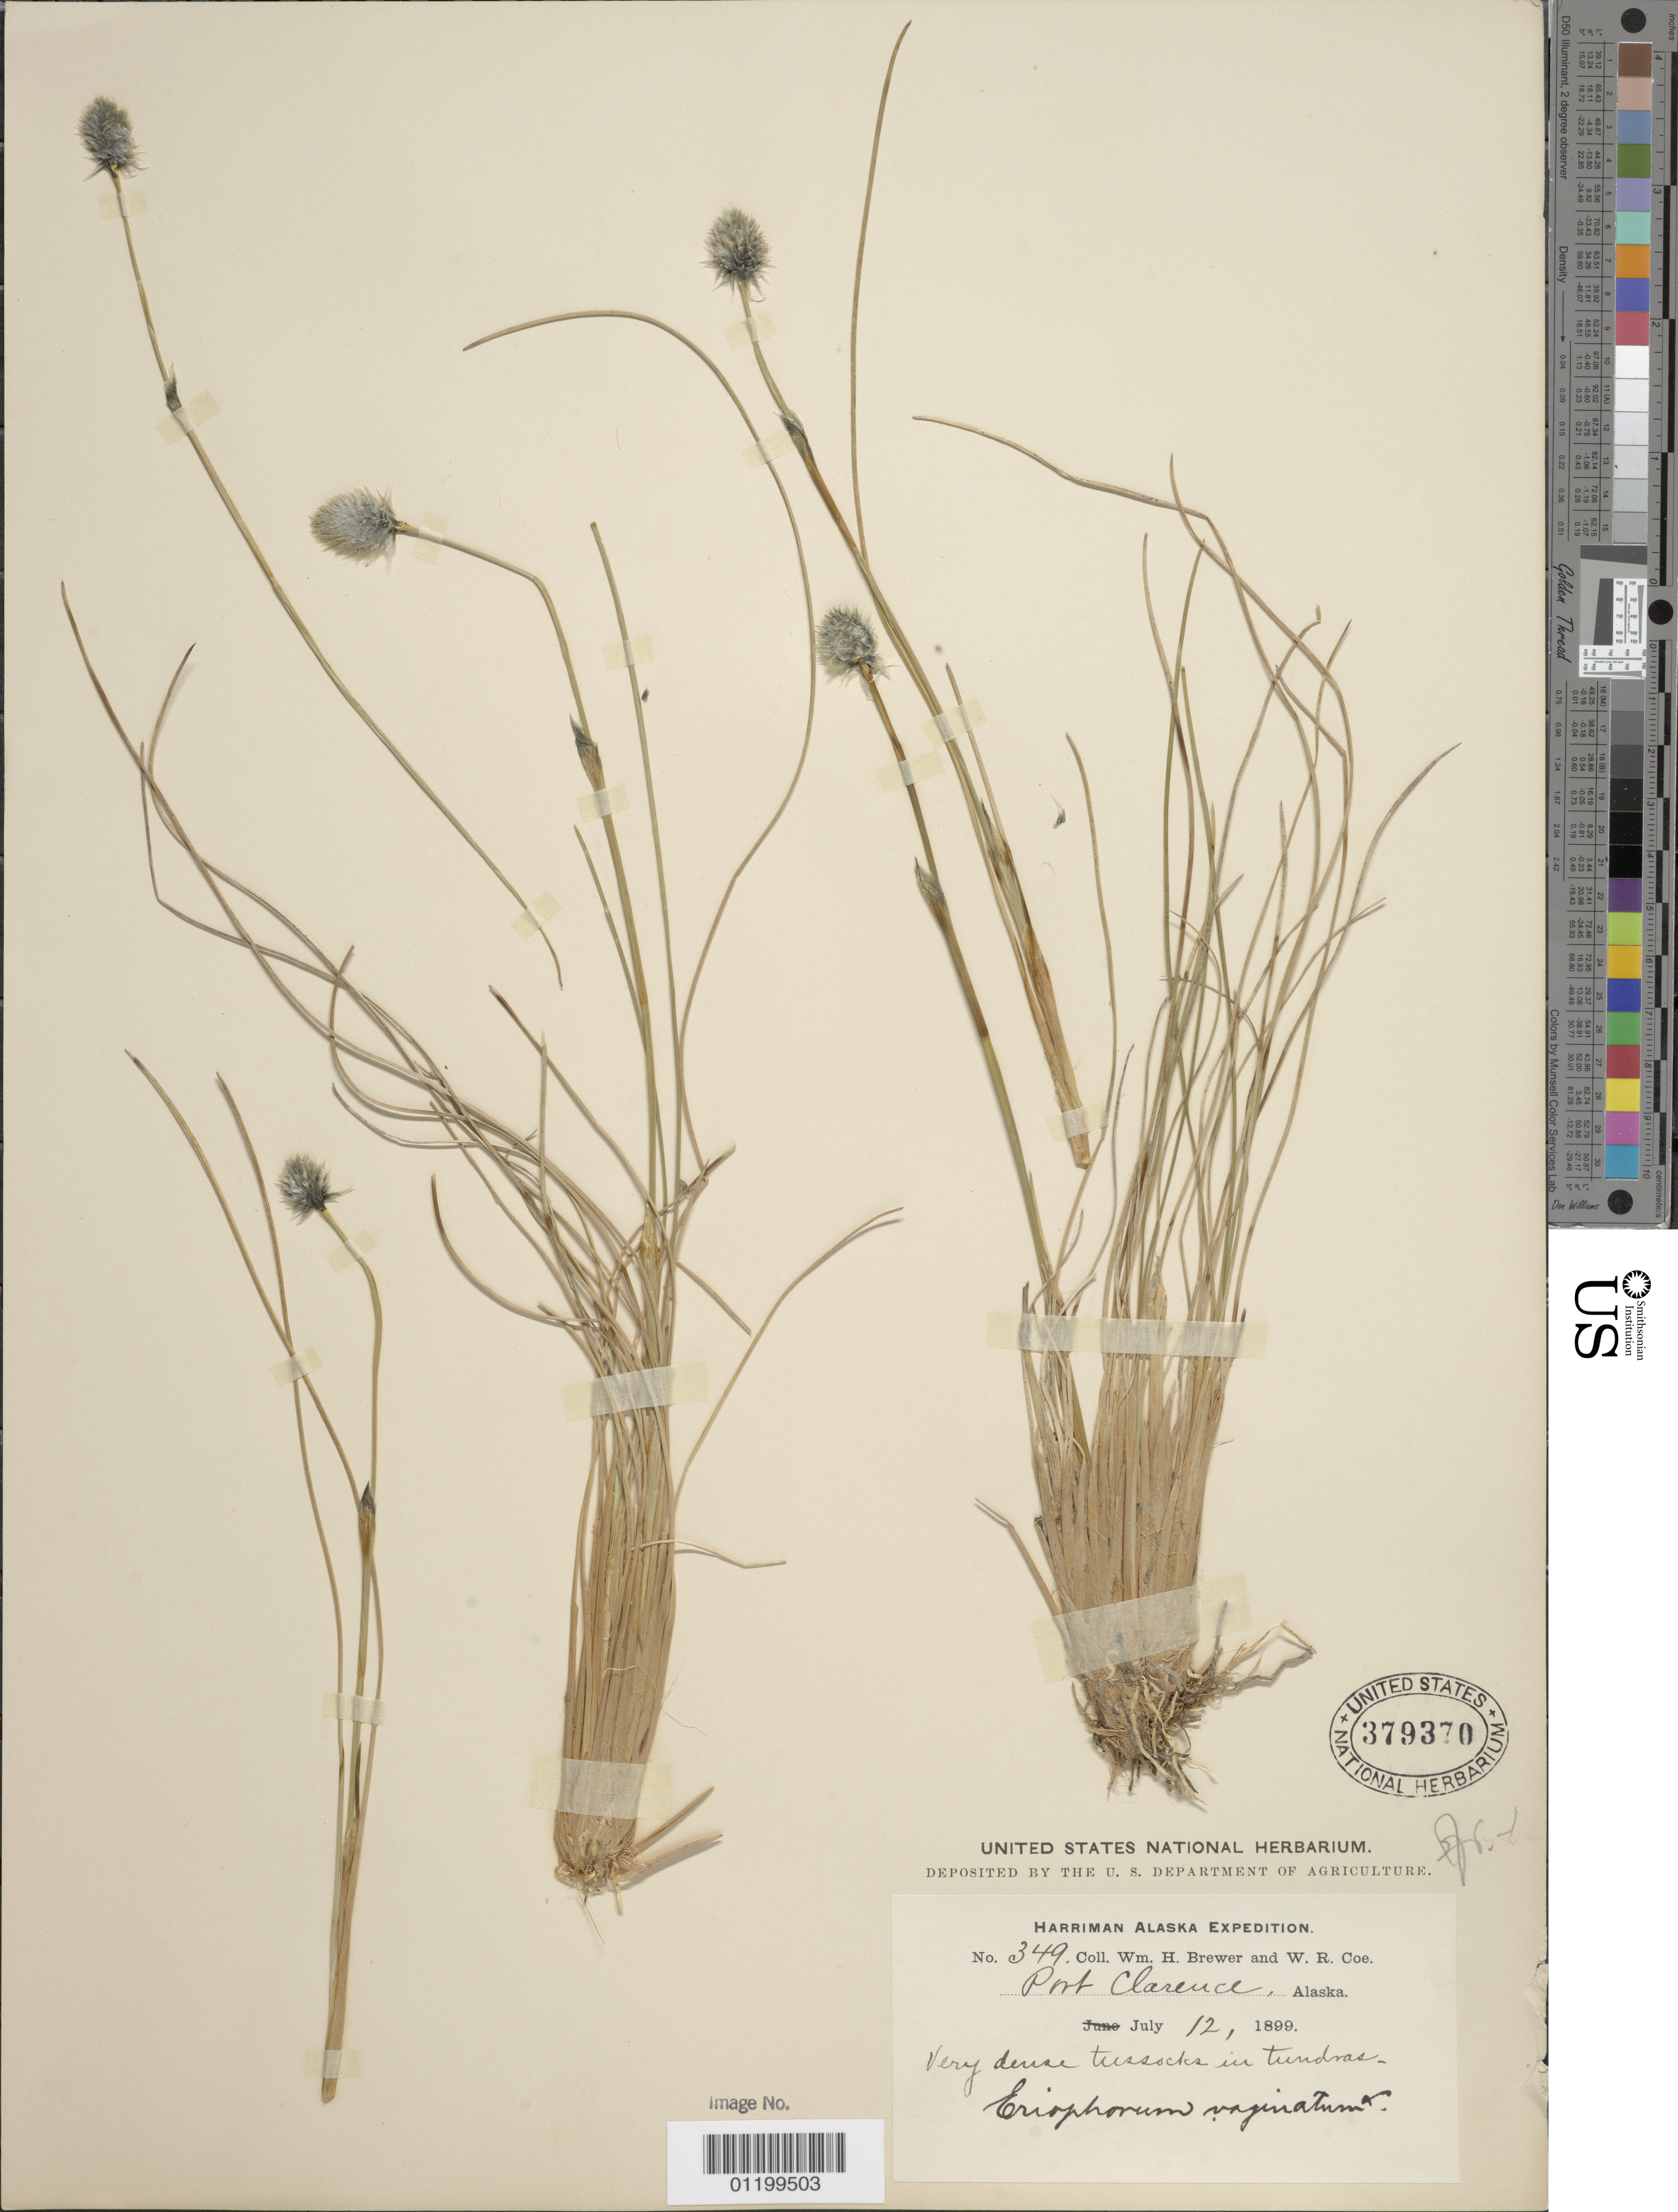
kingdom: Plantae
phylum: Tracheophyta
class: Liliopsida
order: Poales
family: Cyperaceae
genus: Eriophorum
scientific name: Eriophorum vaginatum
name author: L.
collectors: W. H. Brewer & W. Coe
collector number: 349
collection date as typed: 12 Jul 1899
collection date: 1899-07-12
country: United States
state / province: Alaska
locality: Port Clarence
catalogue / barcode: US 379370